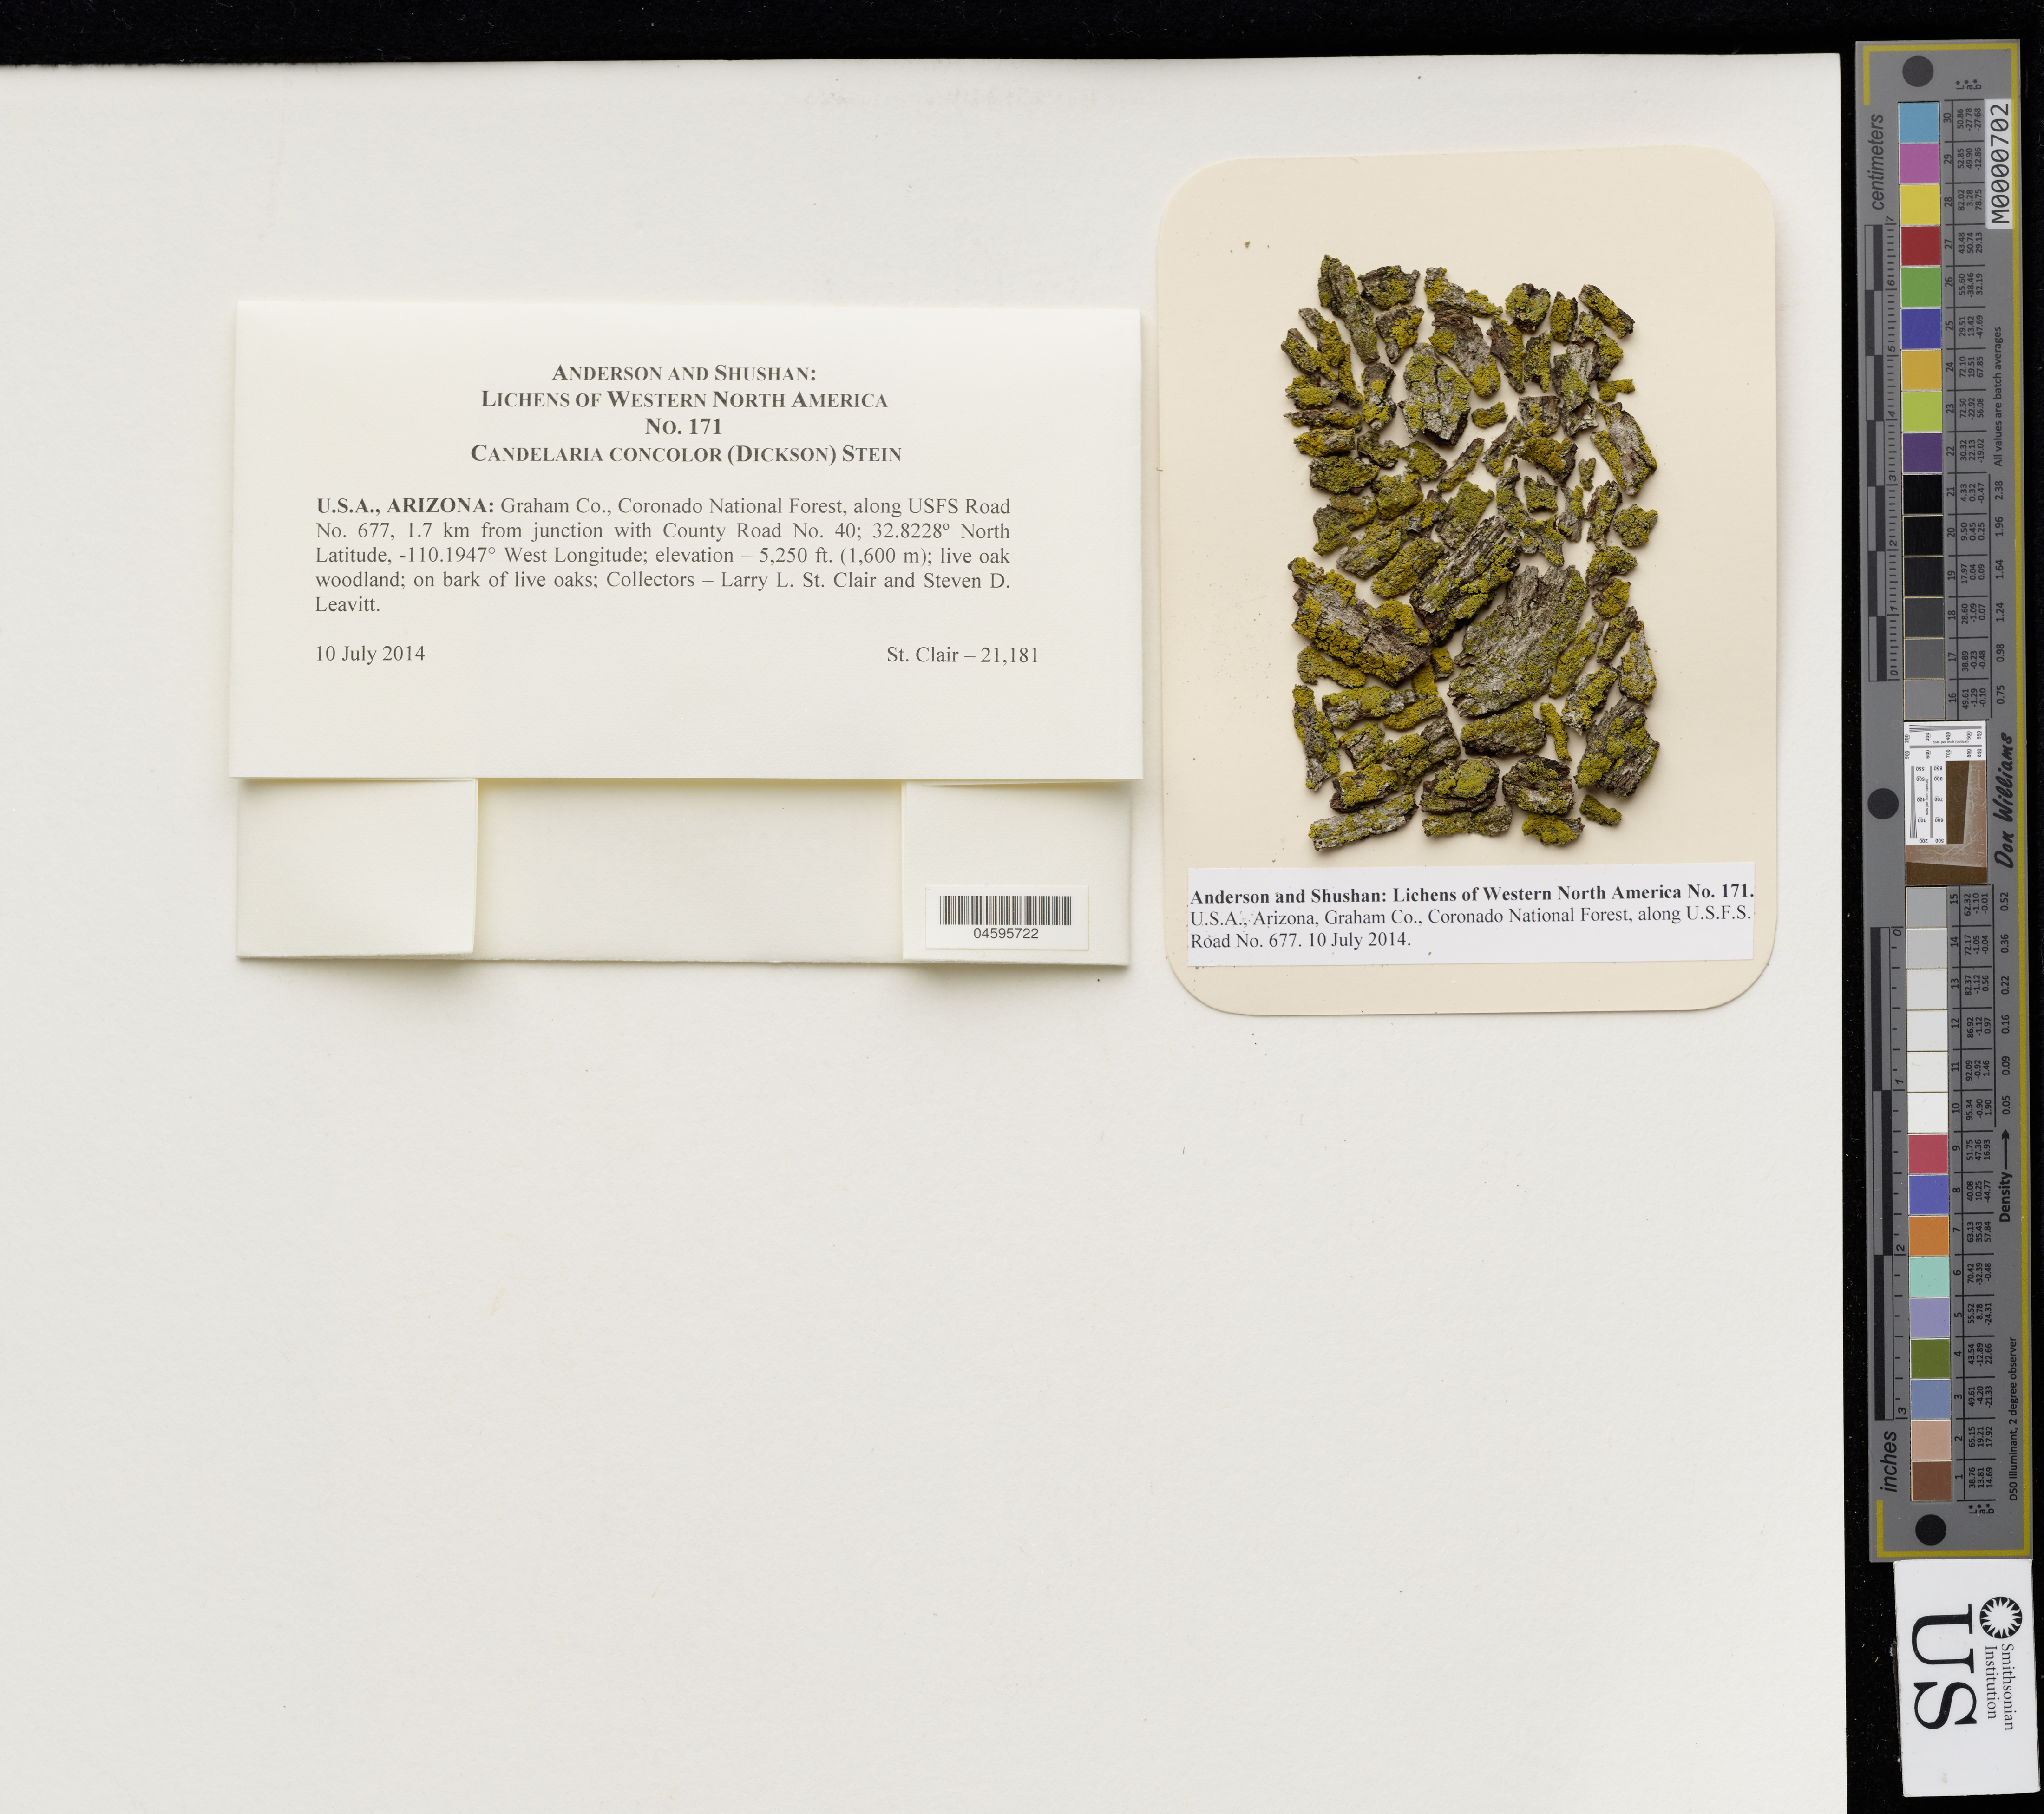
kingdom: Fungi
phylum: Ascomycota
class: Candelariomycetes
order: Candelariales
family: Candelariaceae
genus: Candelaria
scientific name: Candelaria concolor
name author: (Dicks.) Arnold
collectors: L.L. St.Clair & S. Leavitt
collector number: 21181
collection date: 2014-07-10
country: United States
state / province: Arizona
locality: Western North America. Graham Co., Coronado National Forest, along USFS Road No. 677, 1.7 km from junction with County Road No. 40.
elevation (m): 1600